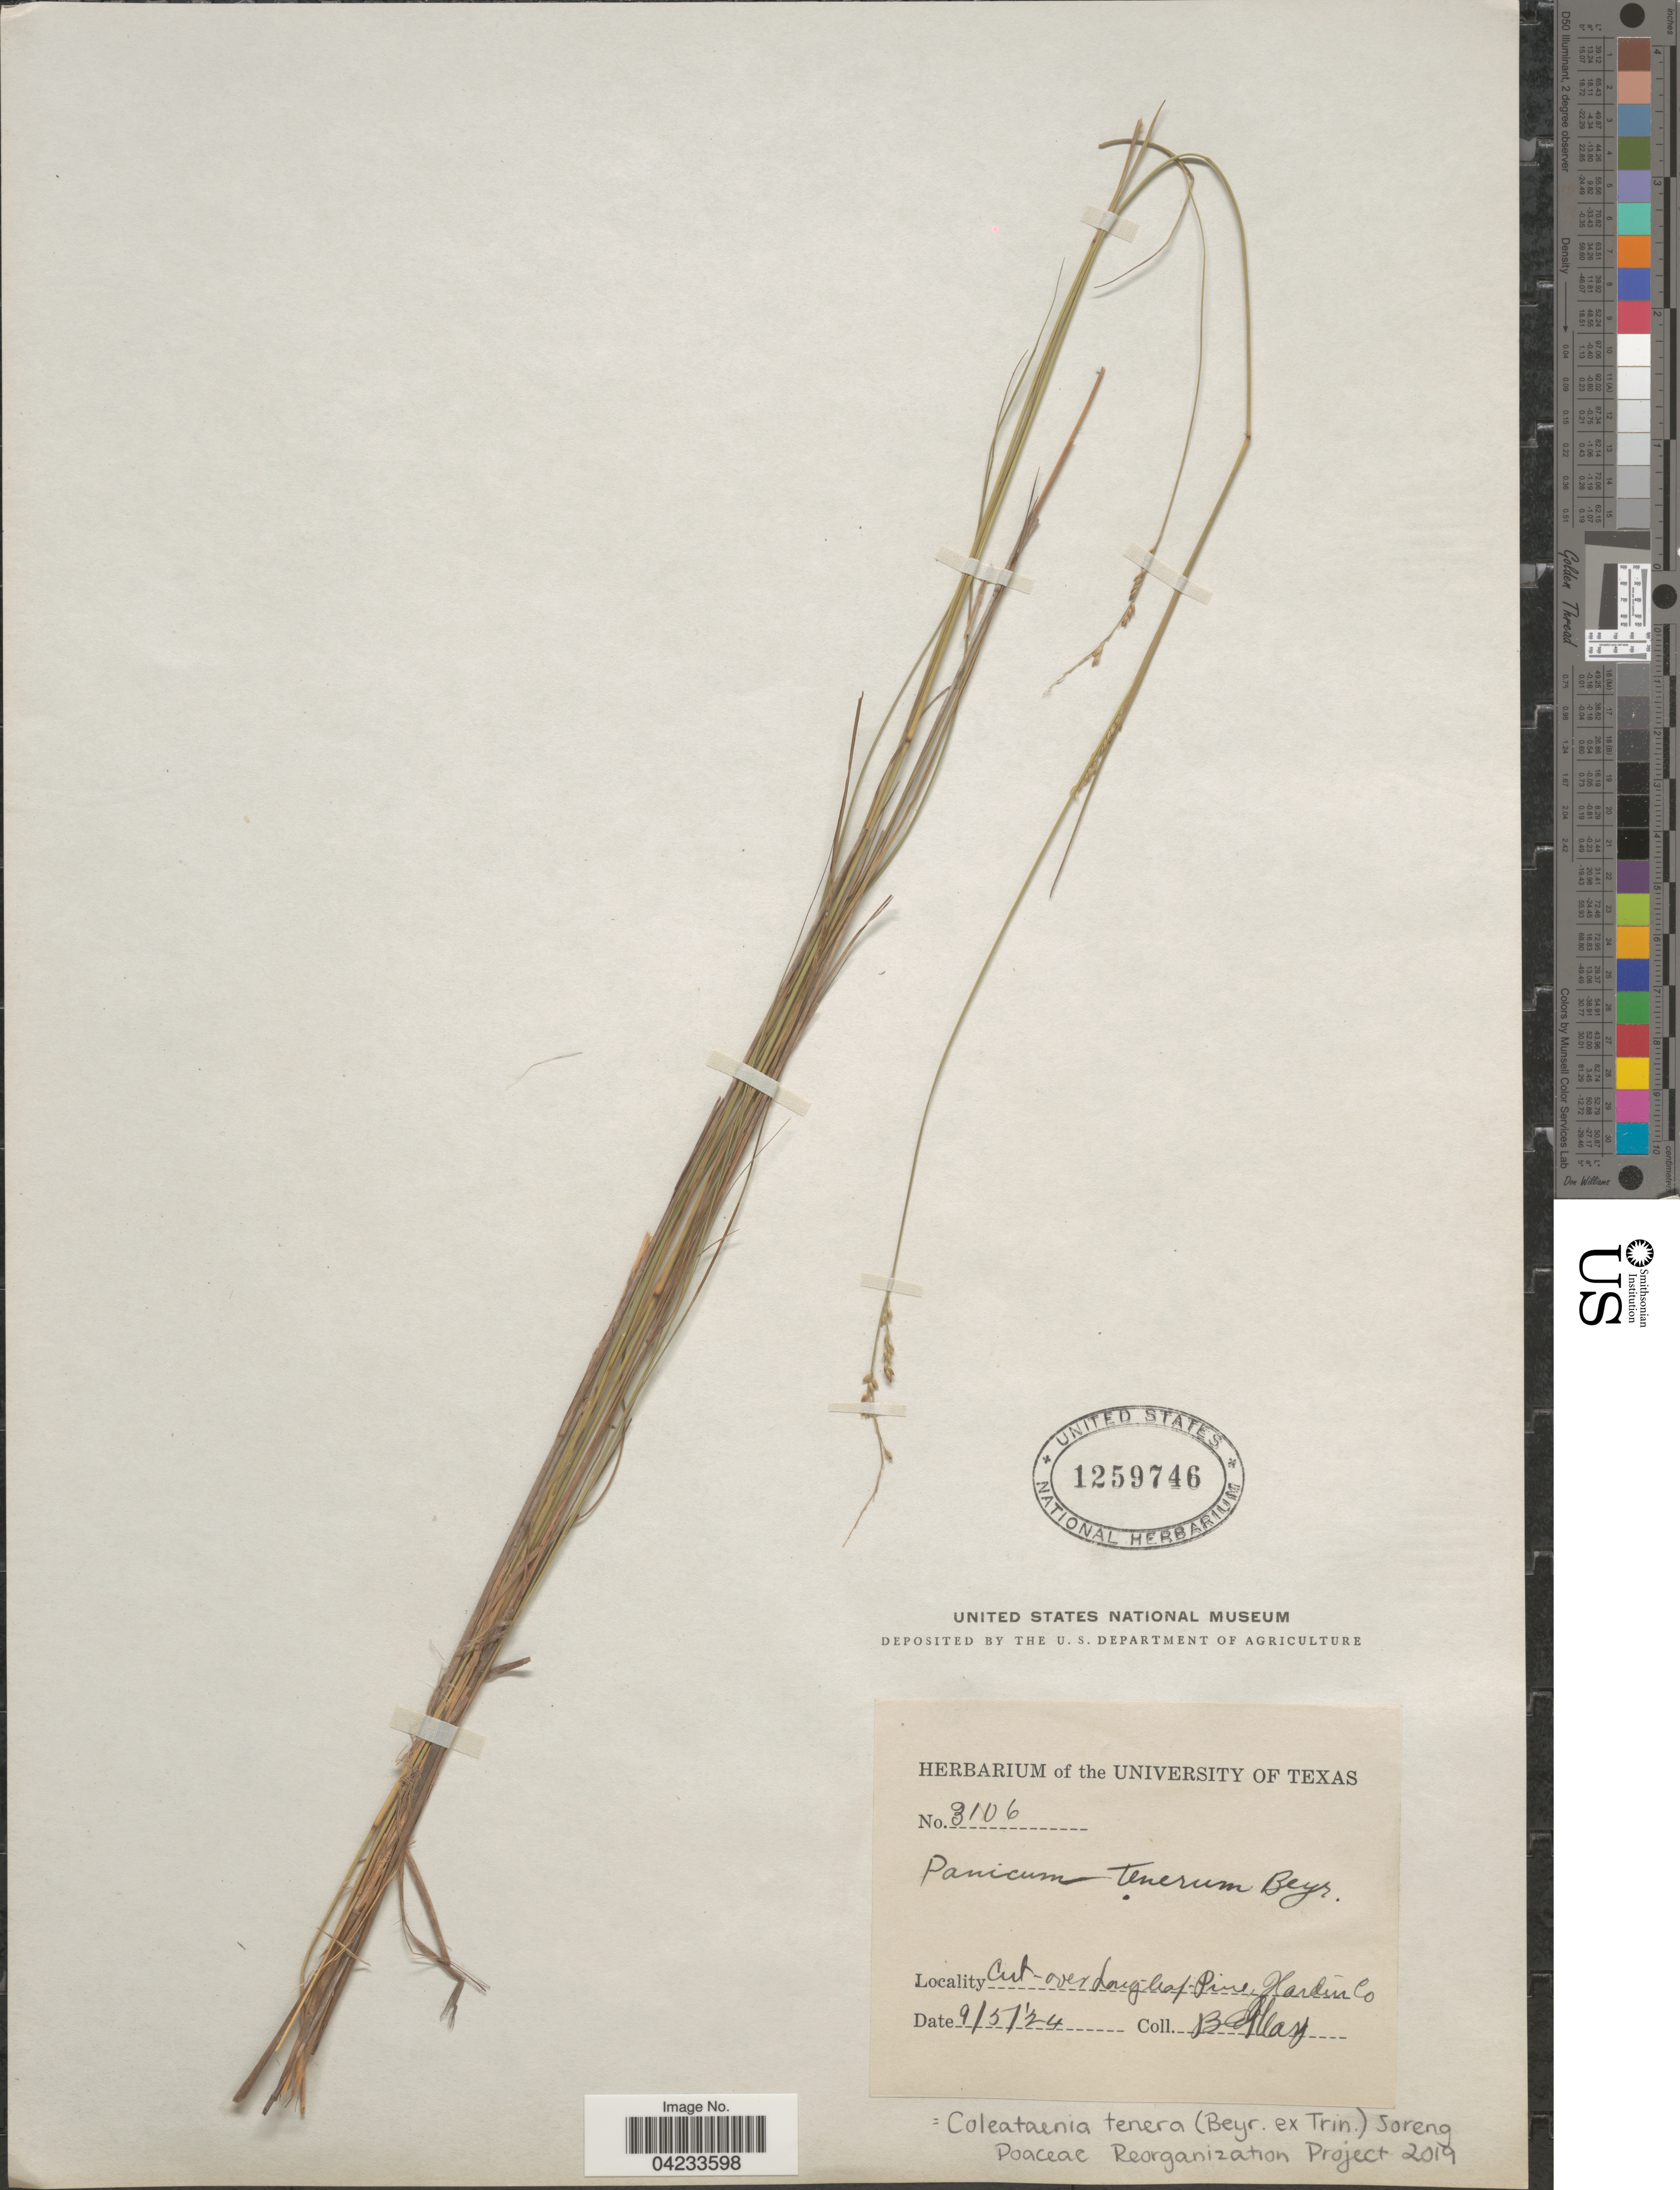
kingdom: Plantae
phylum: Tracheophyta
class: Liliopsida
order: Poales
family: Poaceae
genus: Coleataenia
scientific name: Coleataenia tenera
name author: (Beyr. ex Trin.) Soreng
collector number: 3106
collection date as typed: Transcribed d/m/y: 5/9/24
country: United States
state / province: Texas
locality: Cut-over Long-leaf-Pine. Hardin Co.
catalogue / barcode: US 1259746